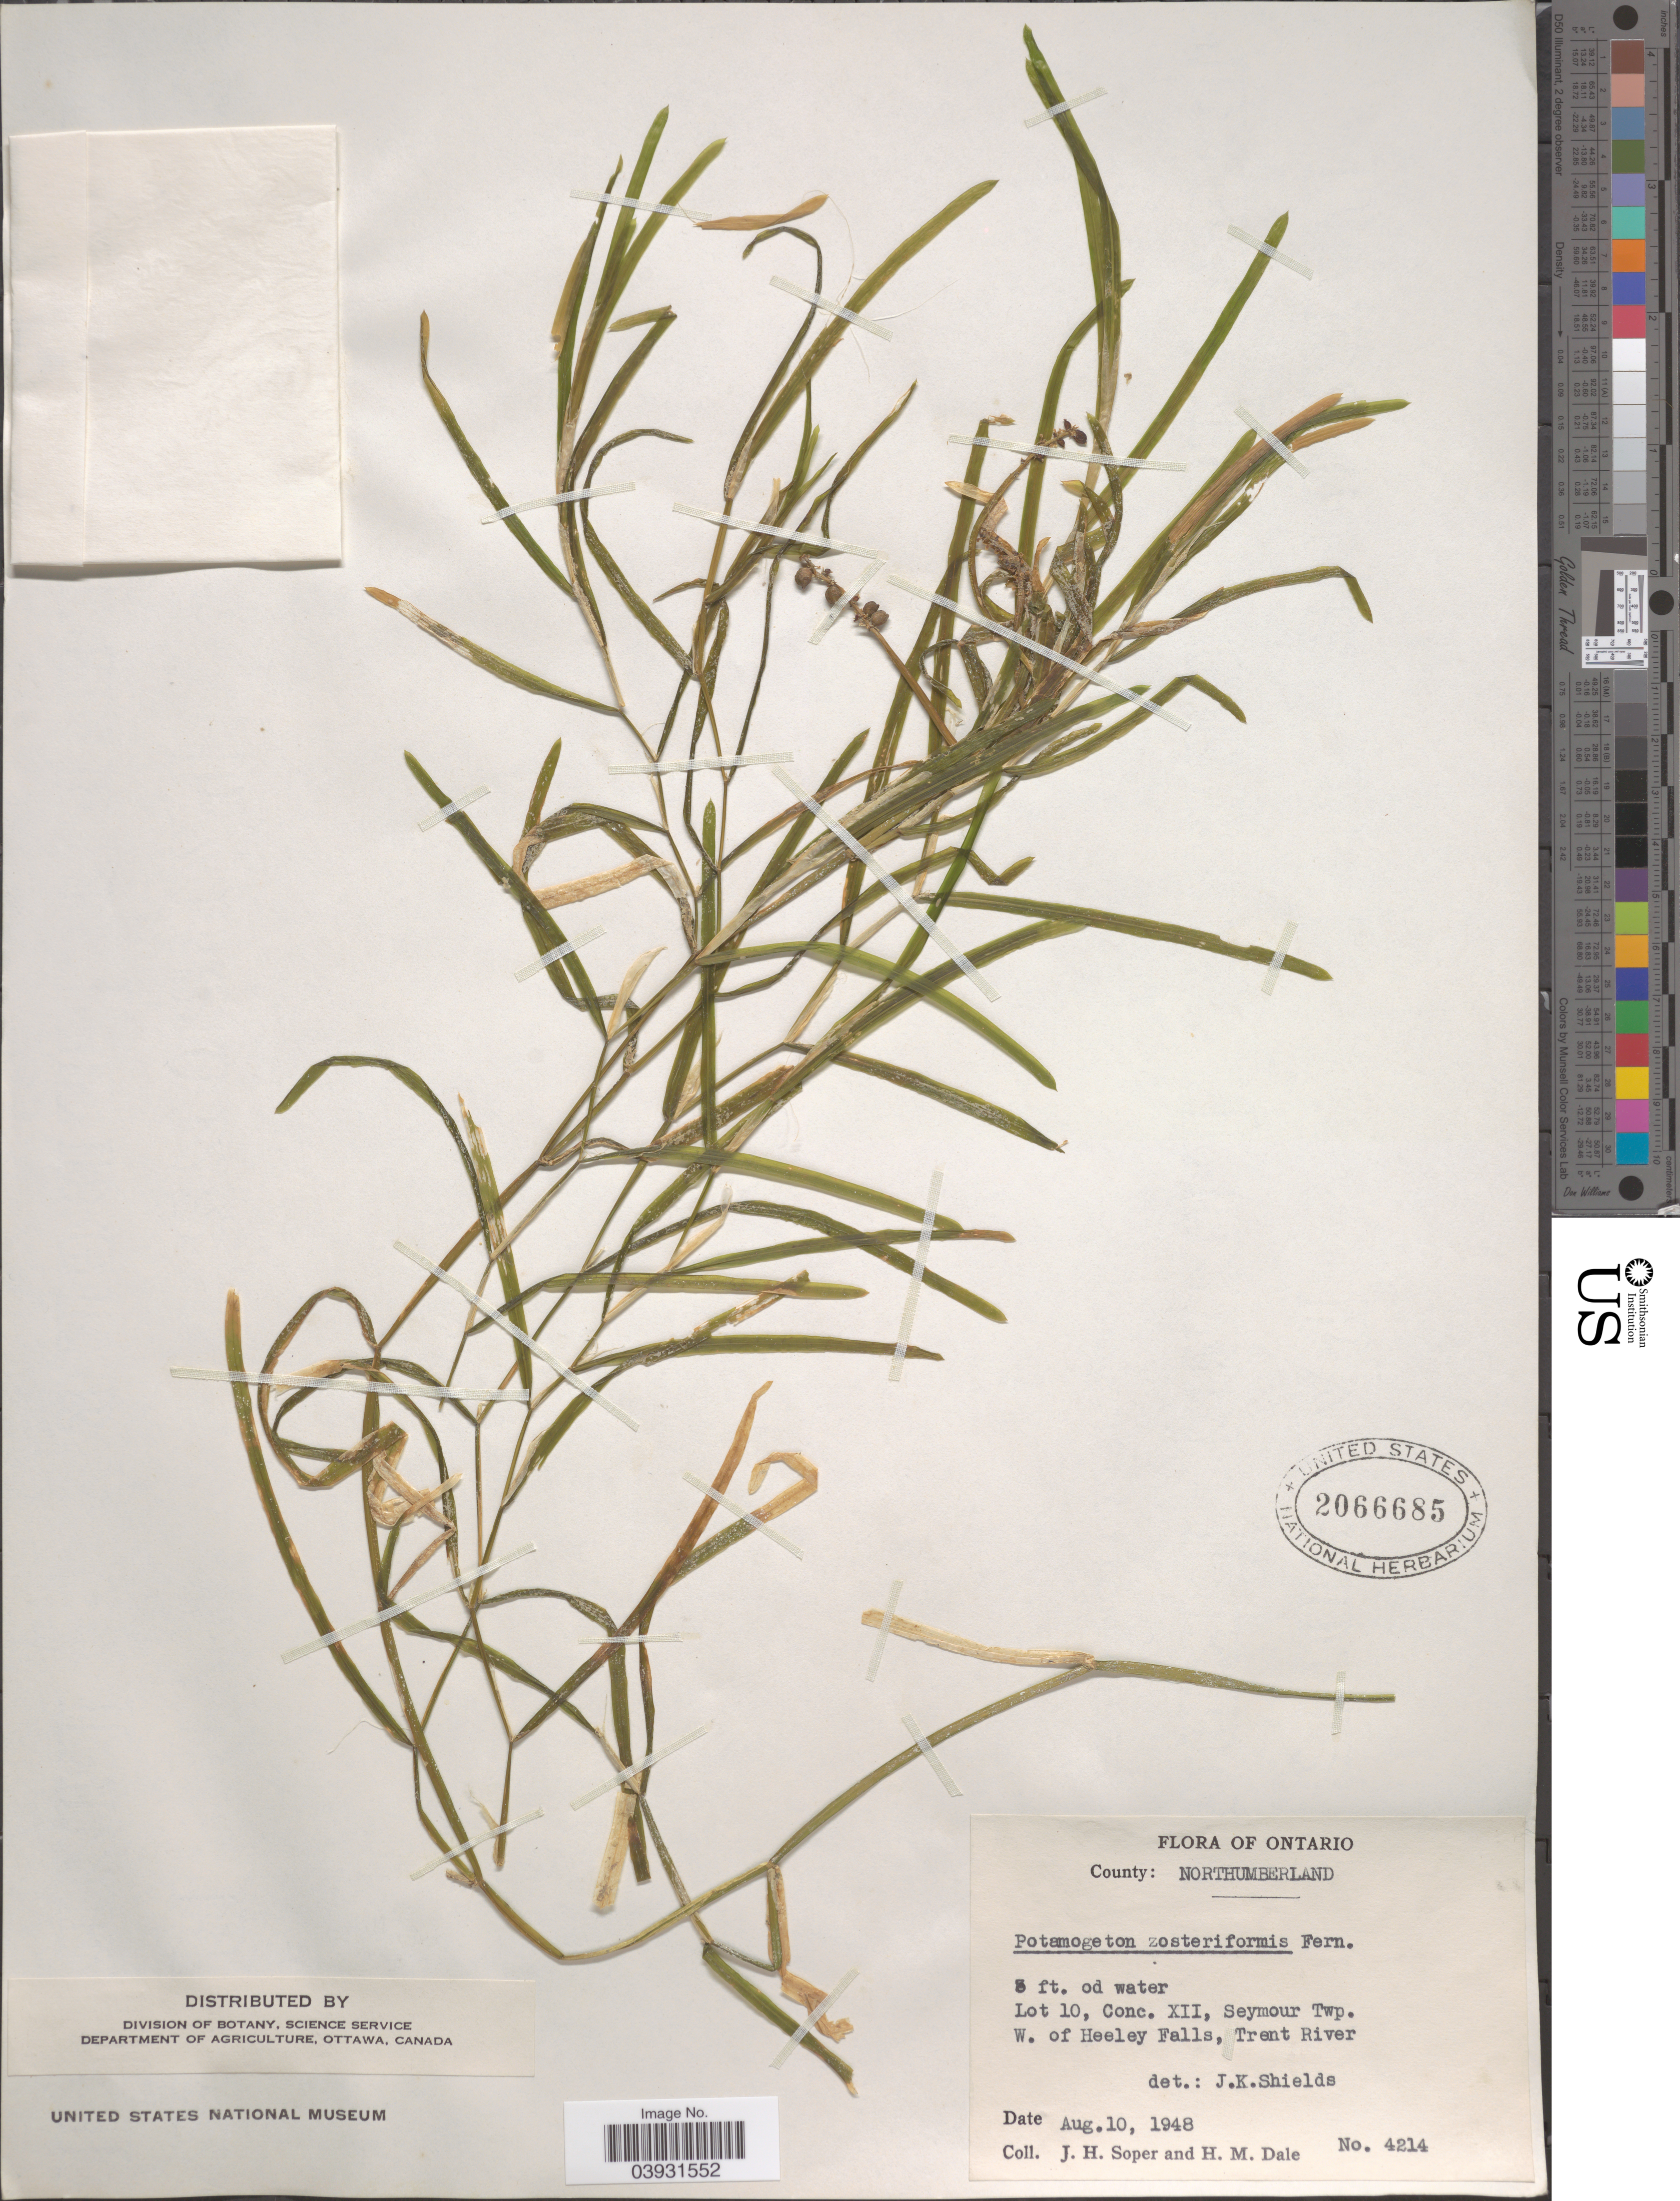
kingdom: Plantae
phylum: Tracheophyta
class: Liliopsida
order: Alismatales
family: Potamogetonaceae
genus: Potamogeton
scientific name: Potamogeton zosterifolius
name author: Schumach.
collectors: J. H. Soper & H. M. Dale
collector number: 4214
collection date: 1948-08-10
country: Canada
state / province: Ontario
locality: County: Northumberland. Lot 10, Conc. XII, Seymour Twp. W. of Heeley Falls, Trent Rivers.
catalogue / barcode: US 2066685